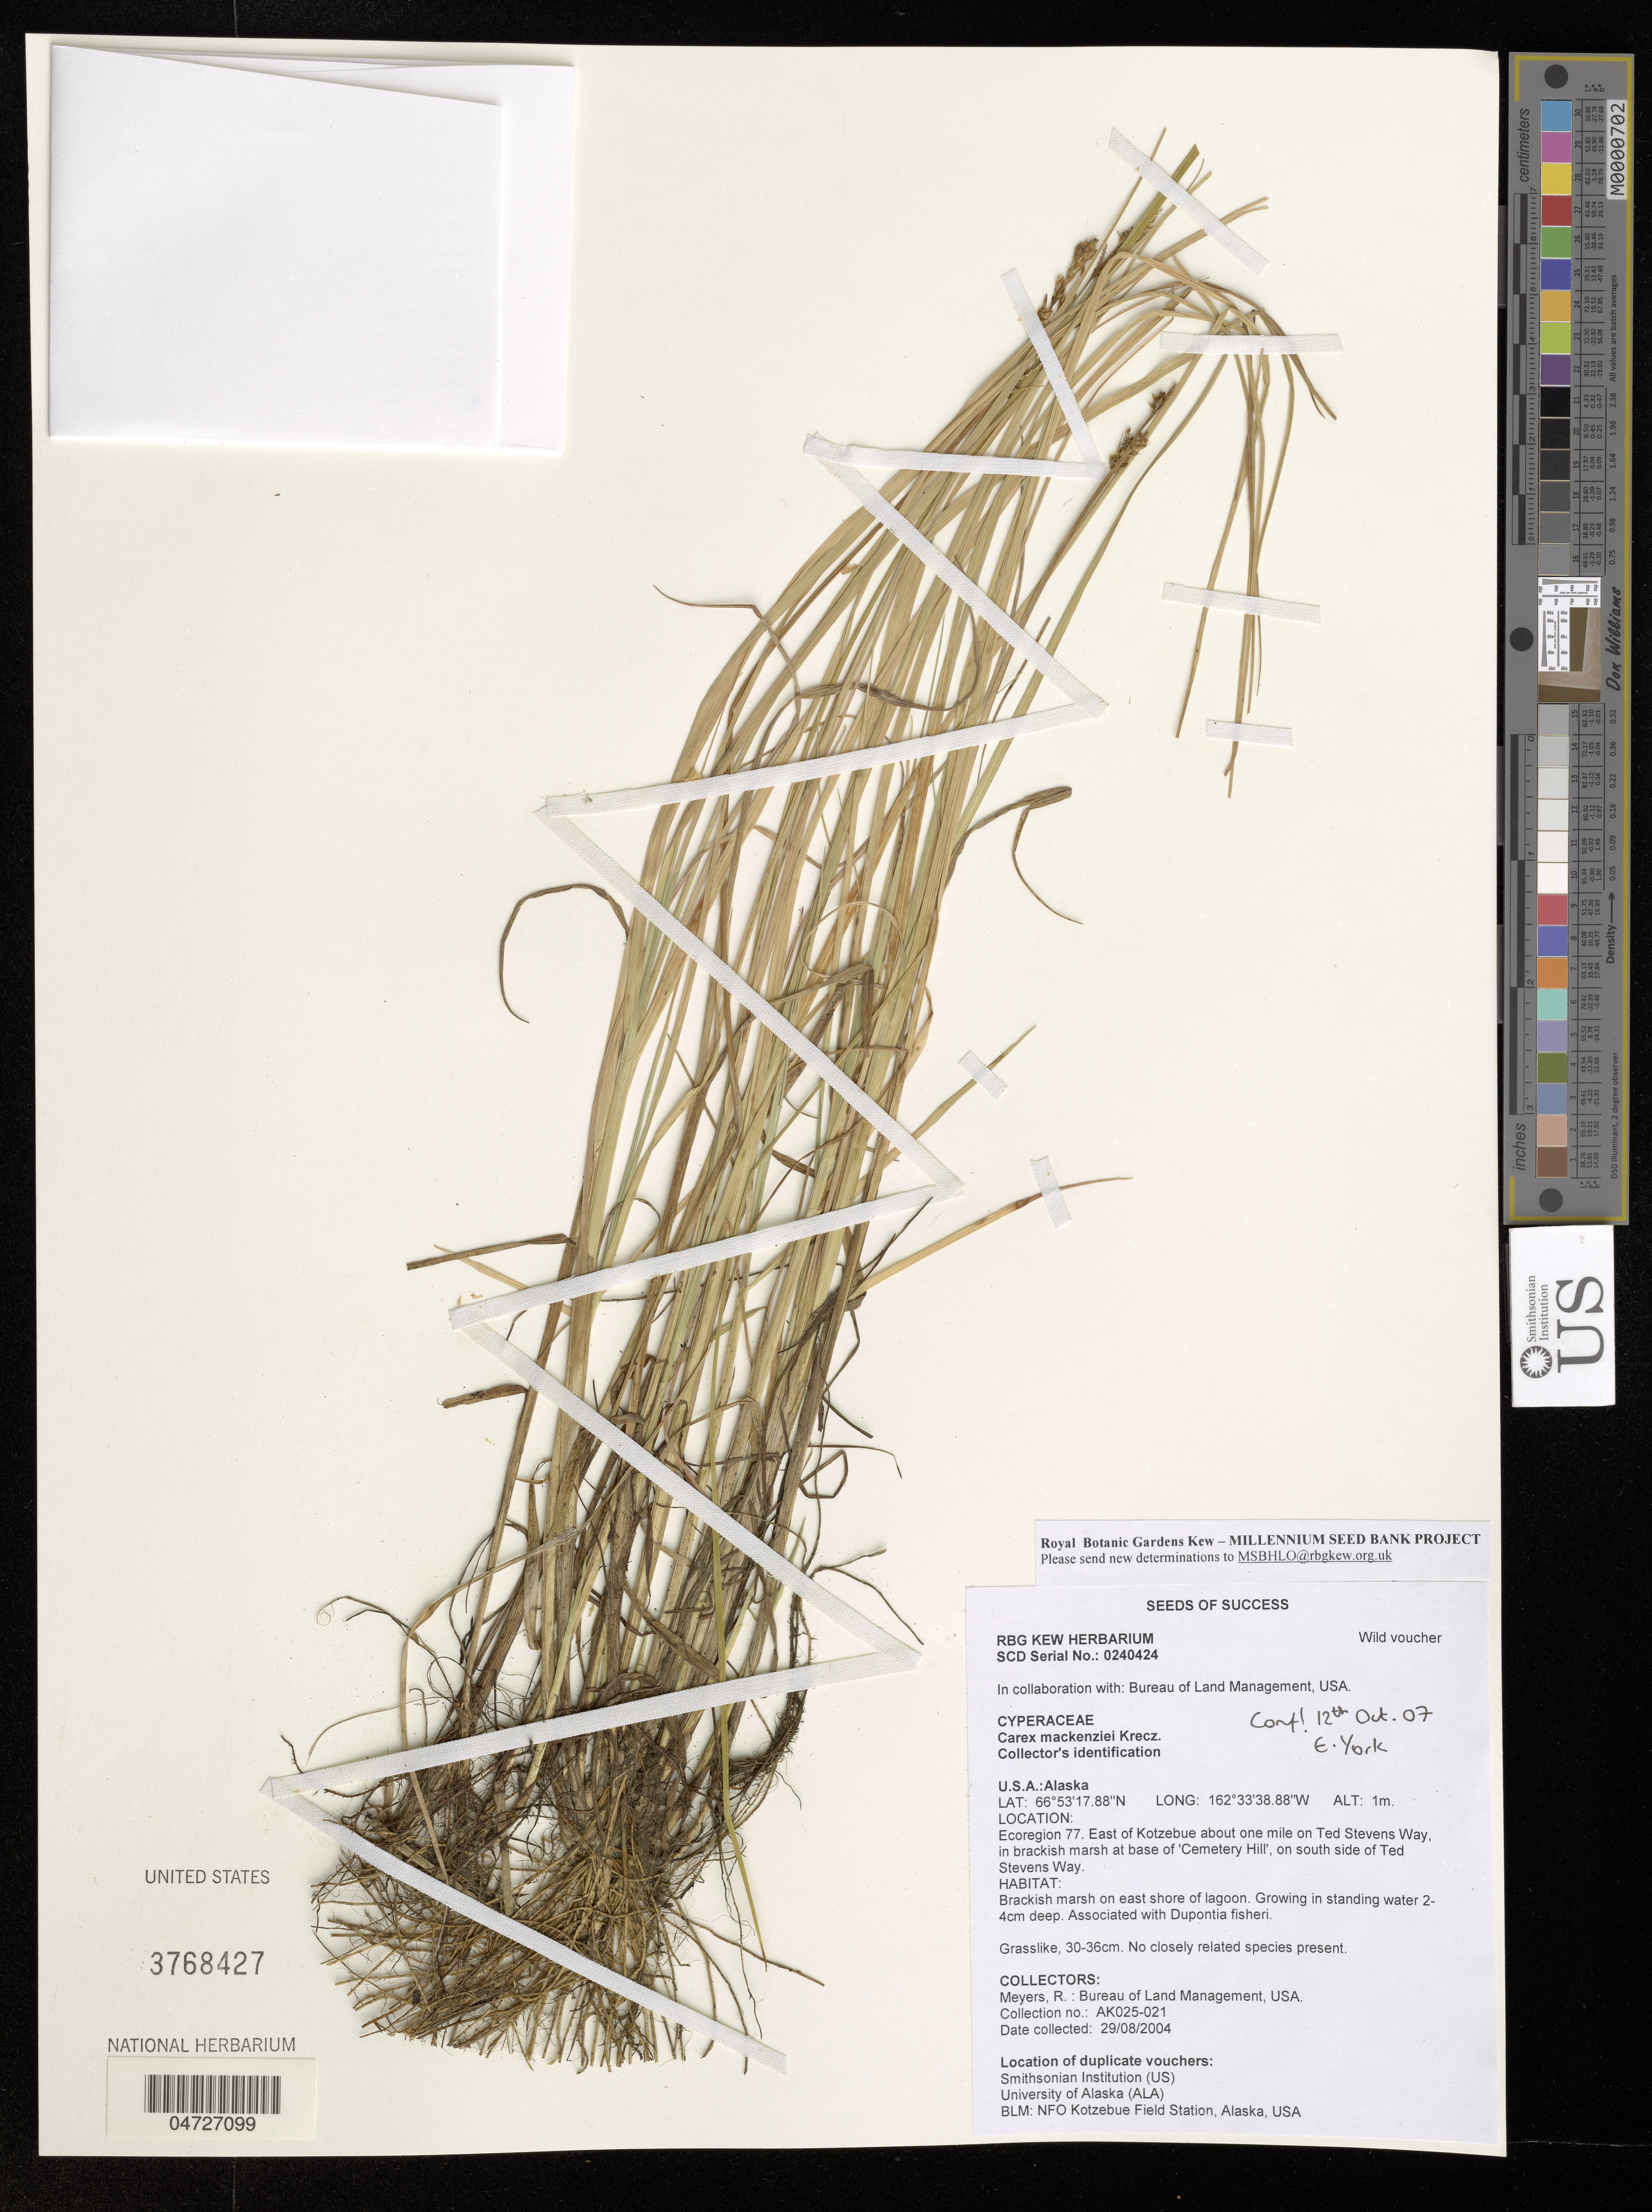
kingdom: Plantae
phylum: Tracheophyta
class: Liliopsida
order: Poales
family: Cyperaceae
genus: Carex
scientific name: Carex mackenziei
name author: V.I. Krecz.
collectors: R. Meyer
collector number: AK025-021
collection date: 2004-08-29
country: United States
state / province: Alaska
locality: Ecoregion 77. East of Kotzebue about one mile on Ted Stevens Way, in brackish marsh at base of 'Cemetery Hill', on south side of Ted Stevens Way.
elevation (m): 1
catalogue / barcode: US 3768427